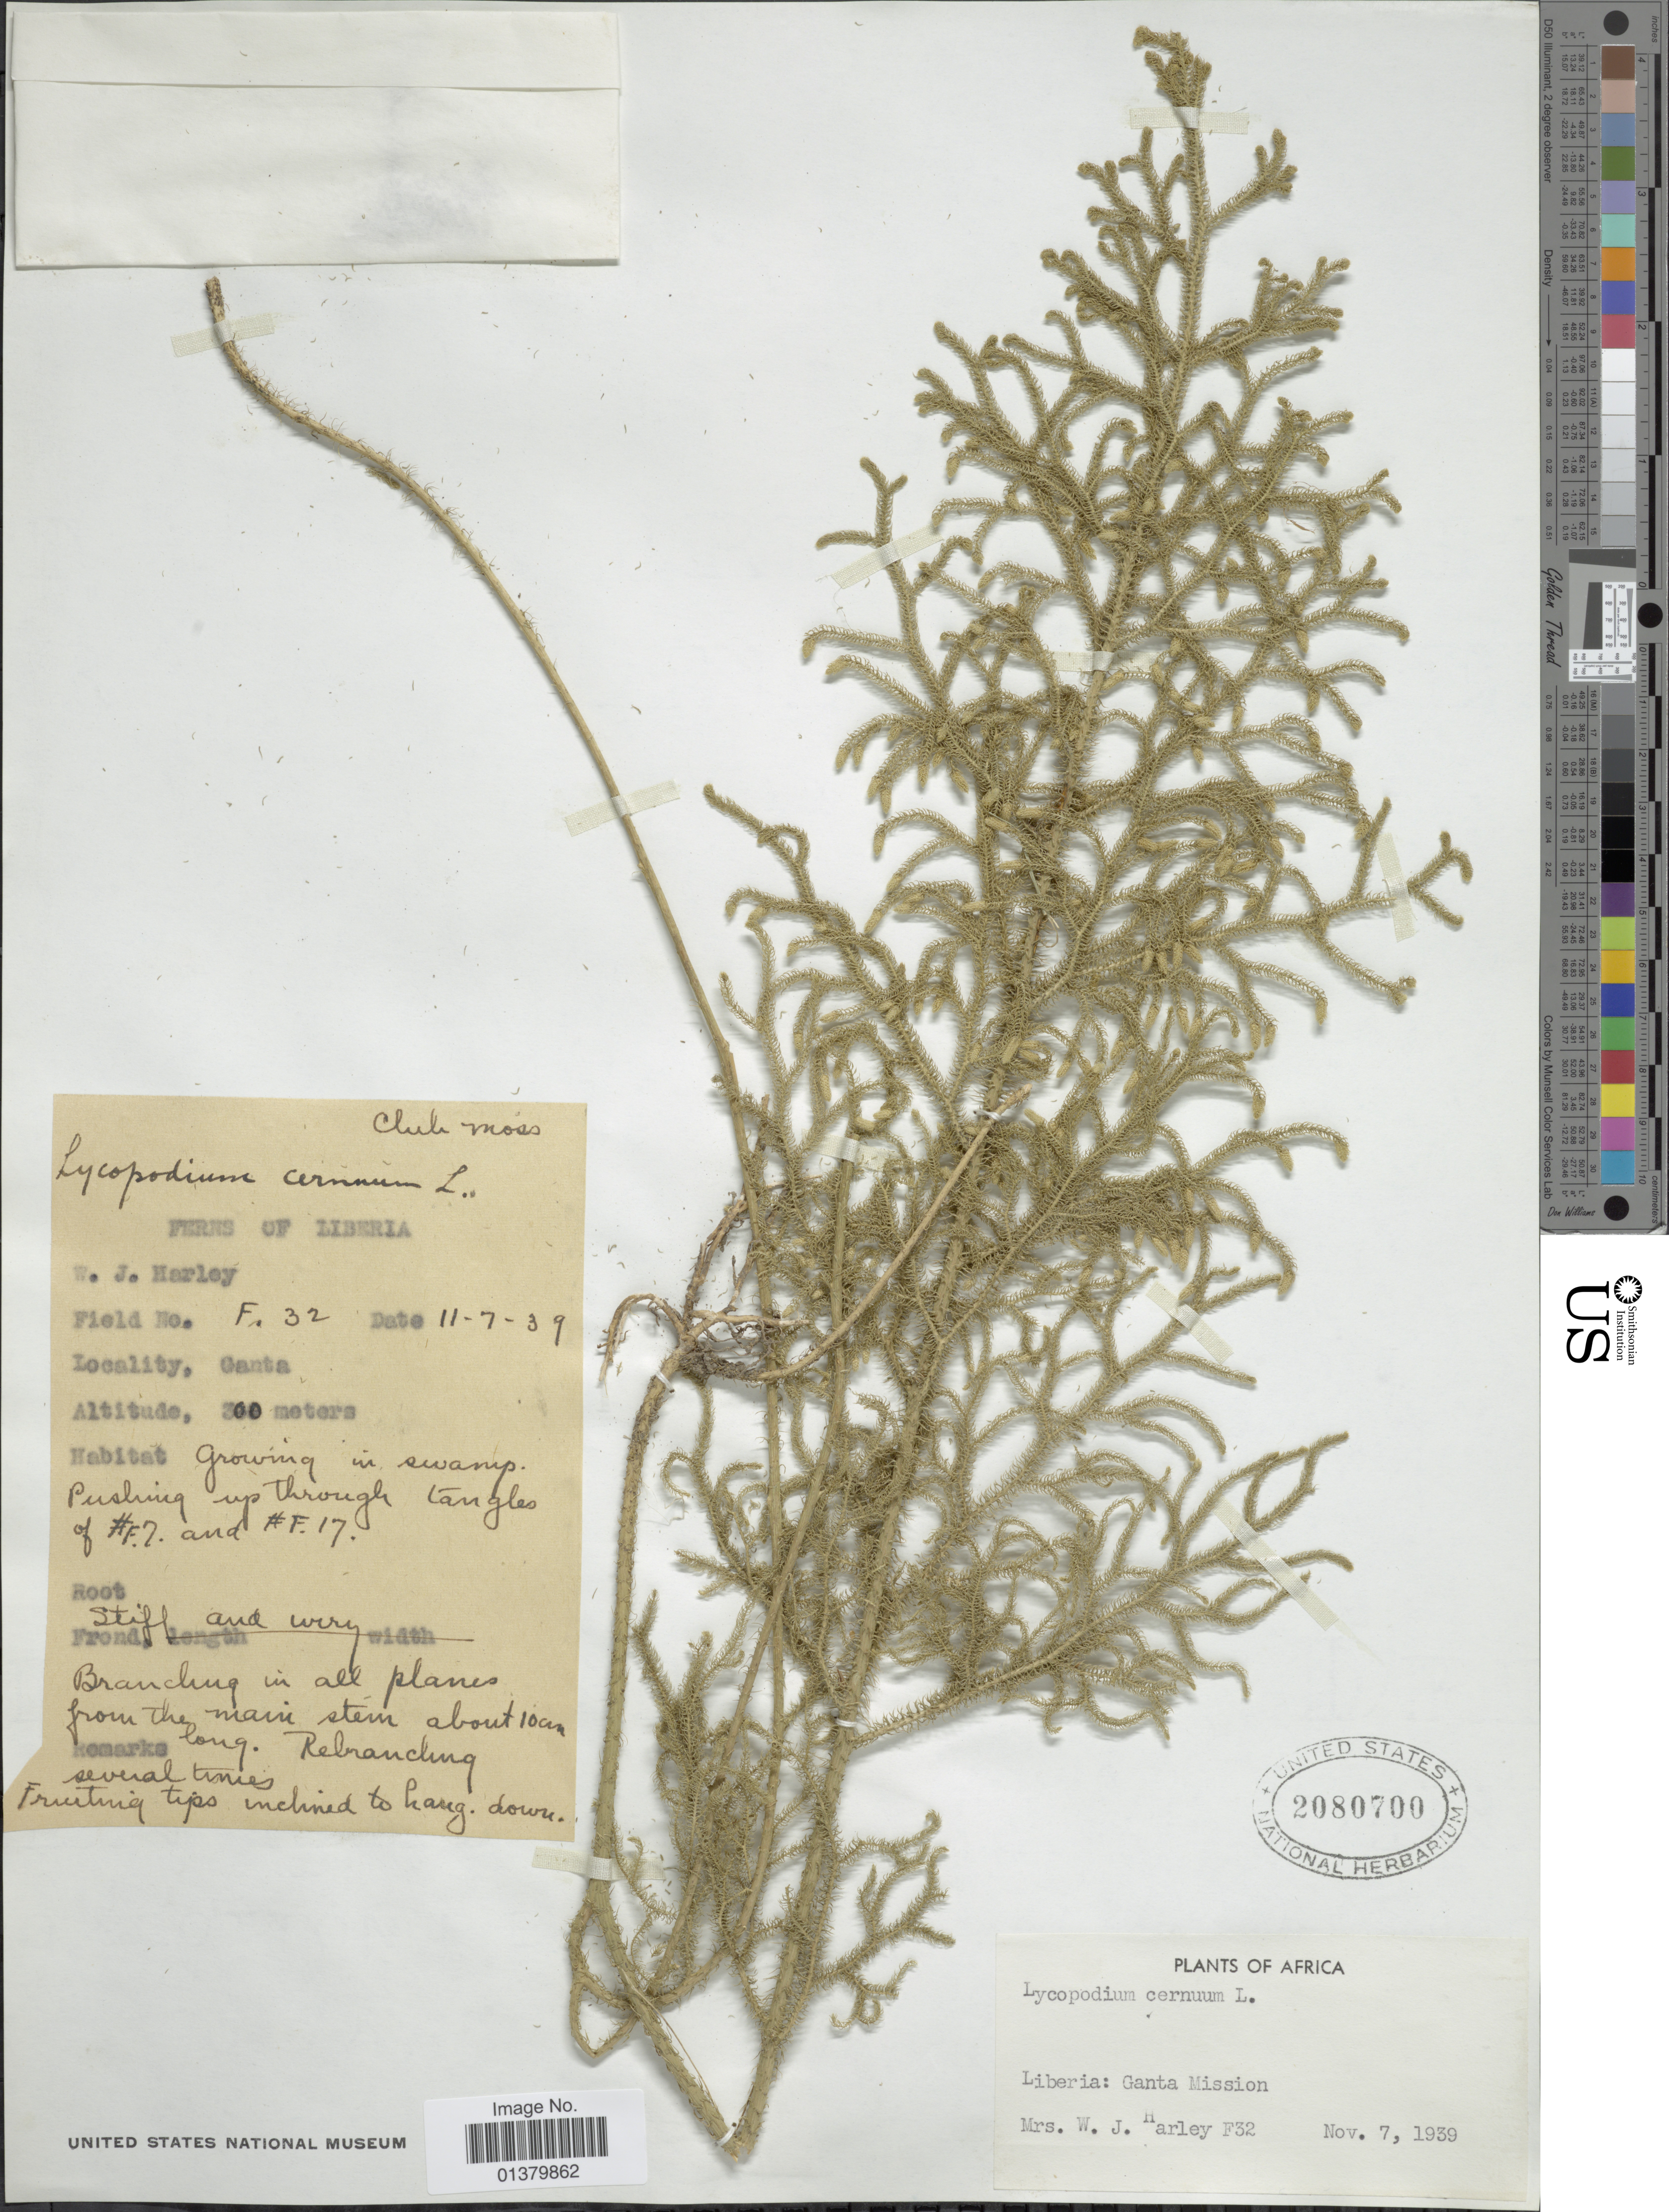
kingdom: Plantae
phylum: Tracheophyta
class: Lycopodiopsida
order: Lycopodiales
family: Lycopodiaceae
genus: Palhinhaea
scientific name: Palhinhaea cernua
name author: (L.) Vasc. & Franco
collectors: W. Harley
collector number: F 32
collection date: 1939-11-07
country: Liberia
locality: Africa, Liberia: Ganta Mission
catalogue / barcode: US 2080700